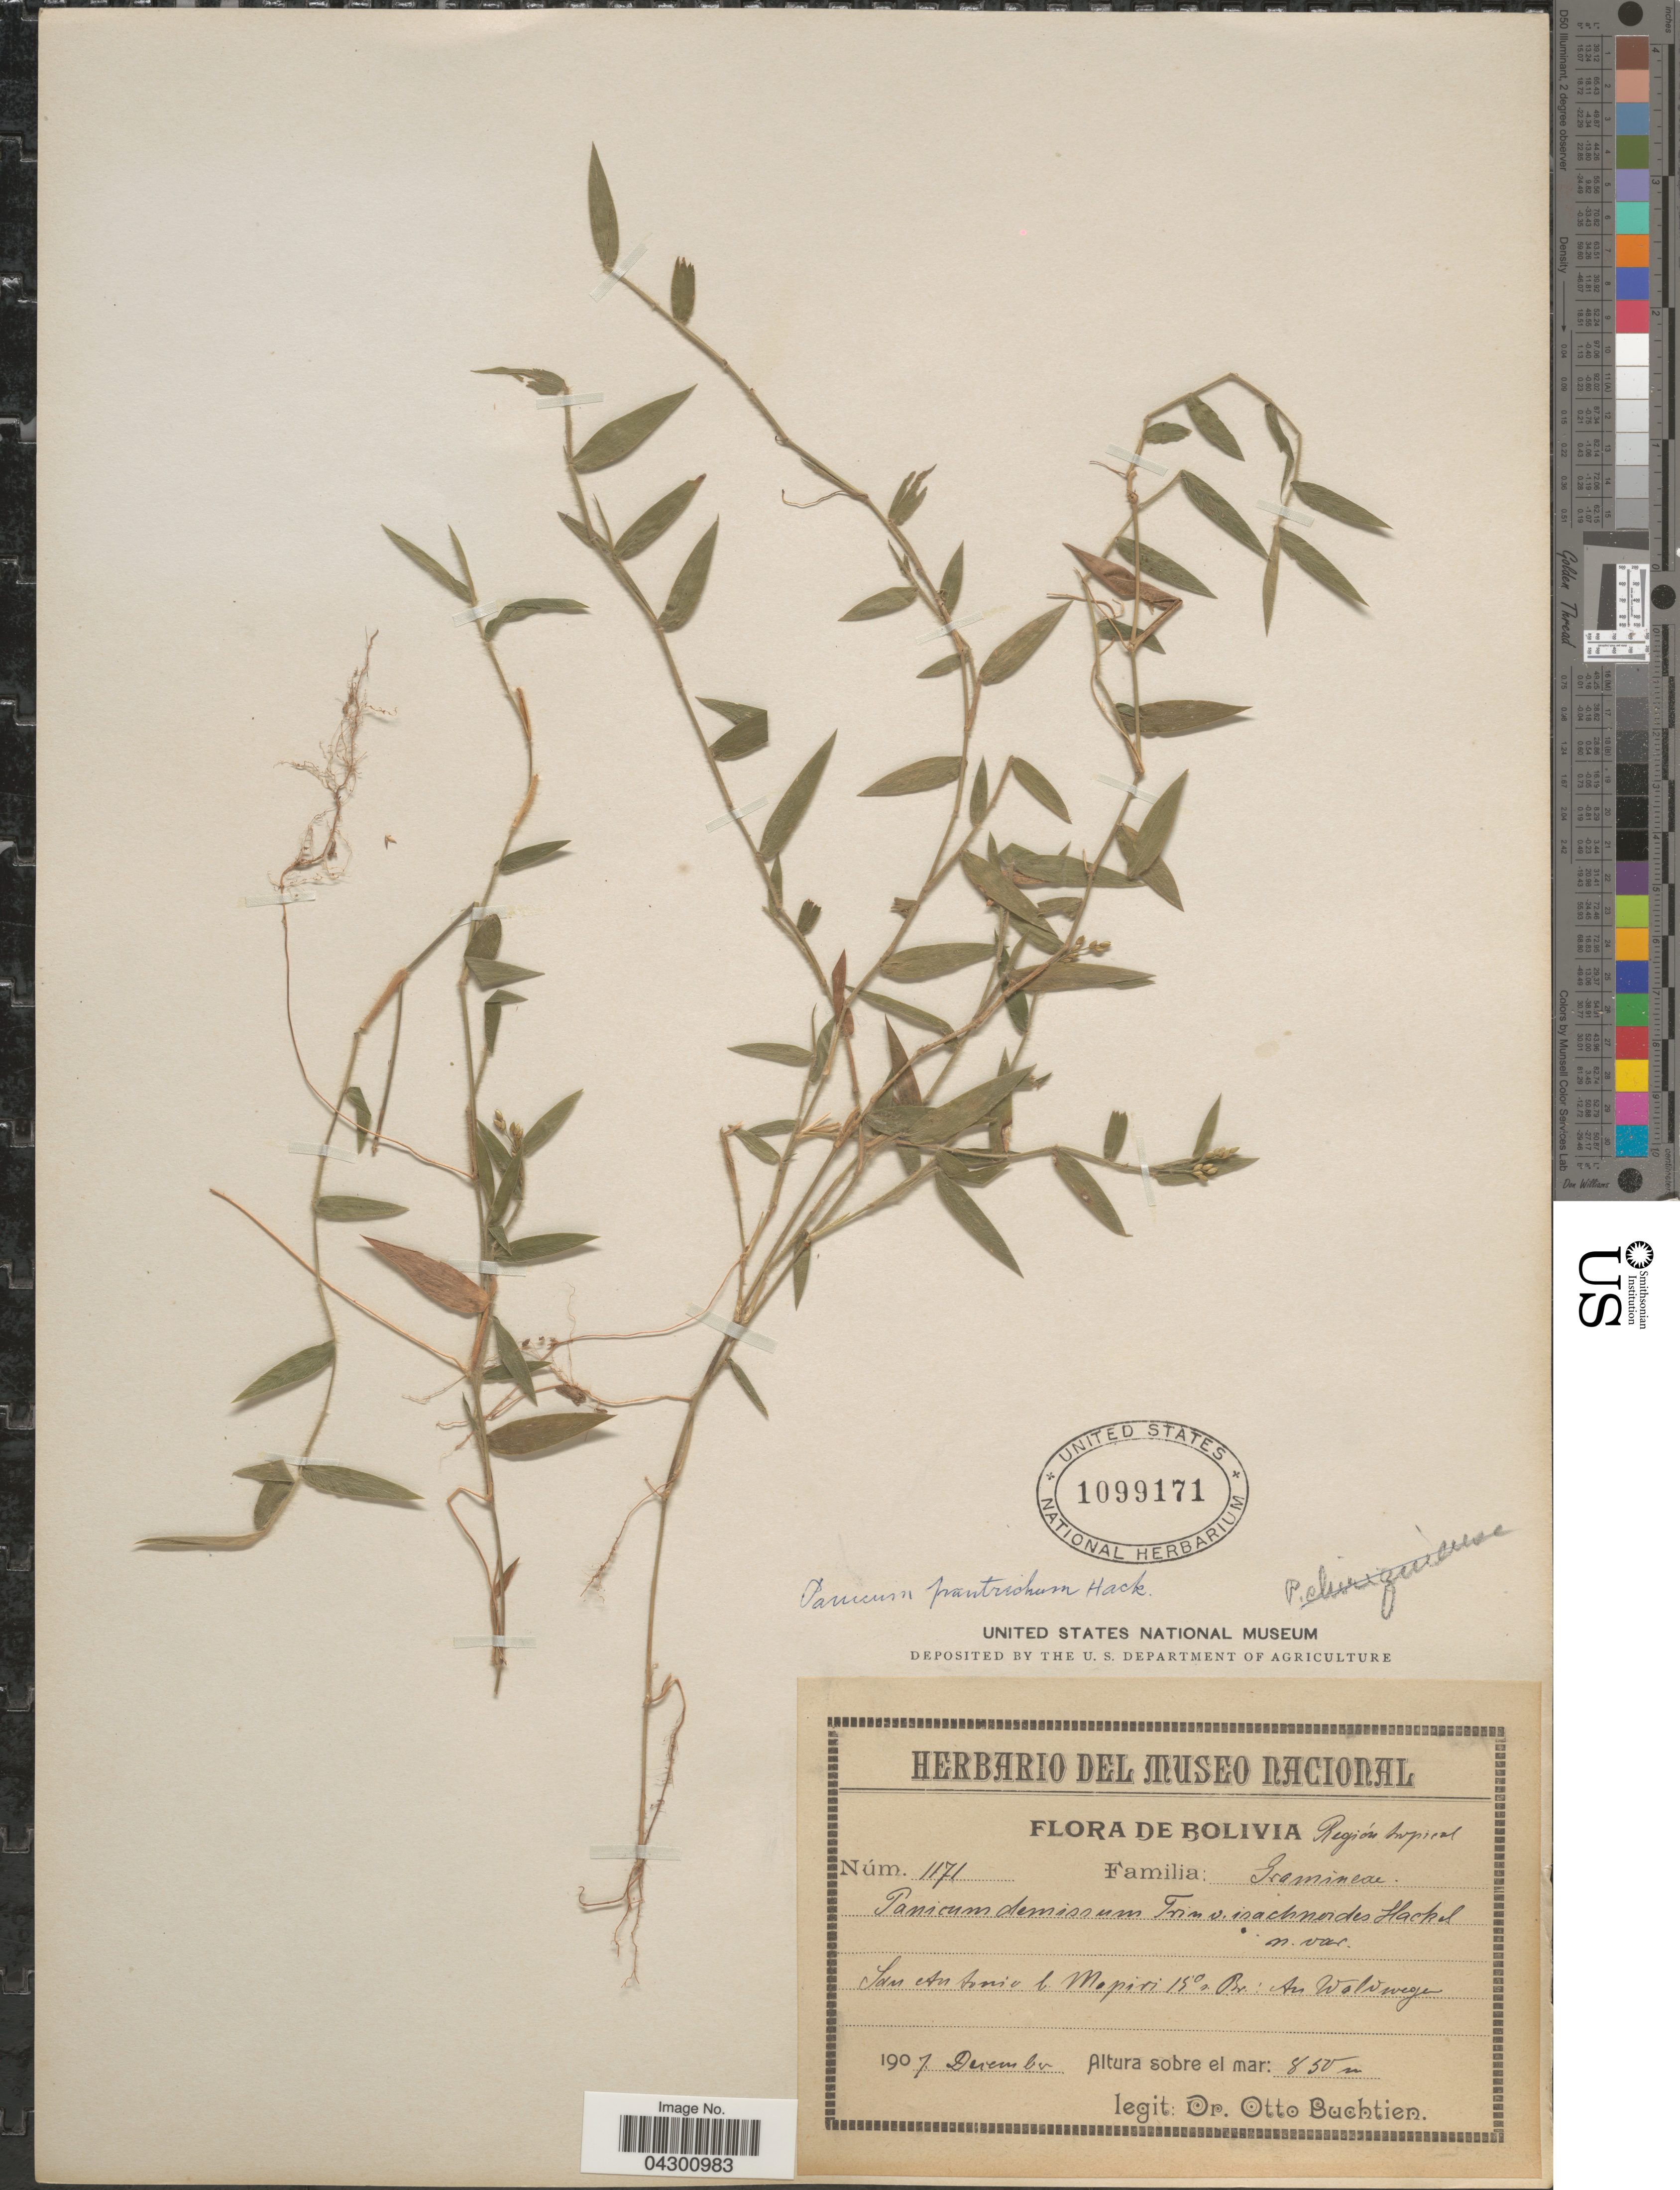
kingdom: Plantae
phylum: Tracheophyta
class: Liliopsida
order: Poales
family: Poaceae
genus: Panicum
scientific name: Panicum trichanthum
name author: Nees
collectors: O. Buchtien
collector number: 1171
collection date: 1907-12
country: Bolivia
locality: Región tropical. San Antonio b. Mapiri 15° n. Br.: Am Waldwege.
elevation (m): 850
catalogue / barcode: US 1099171